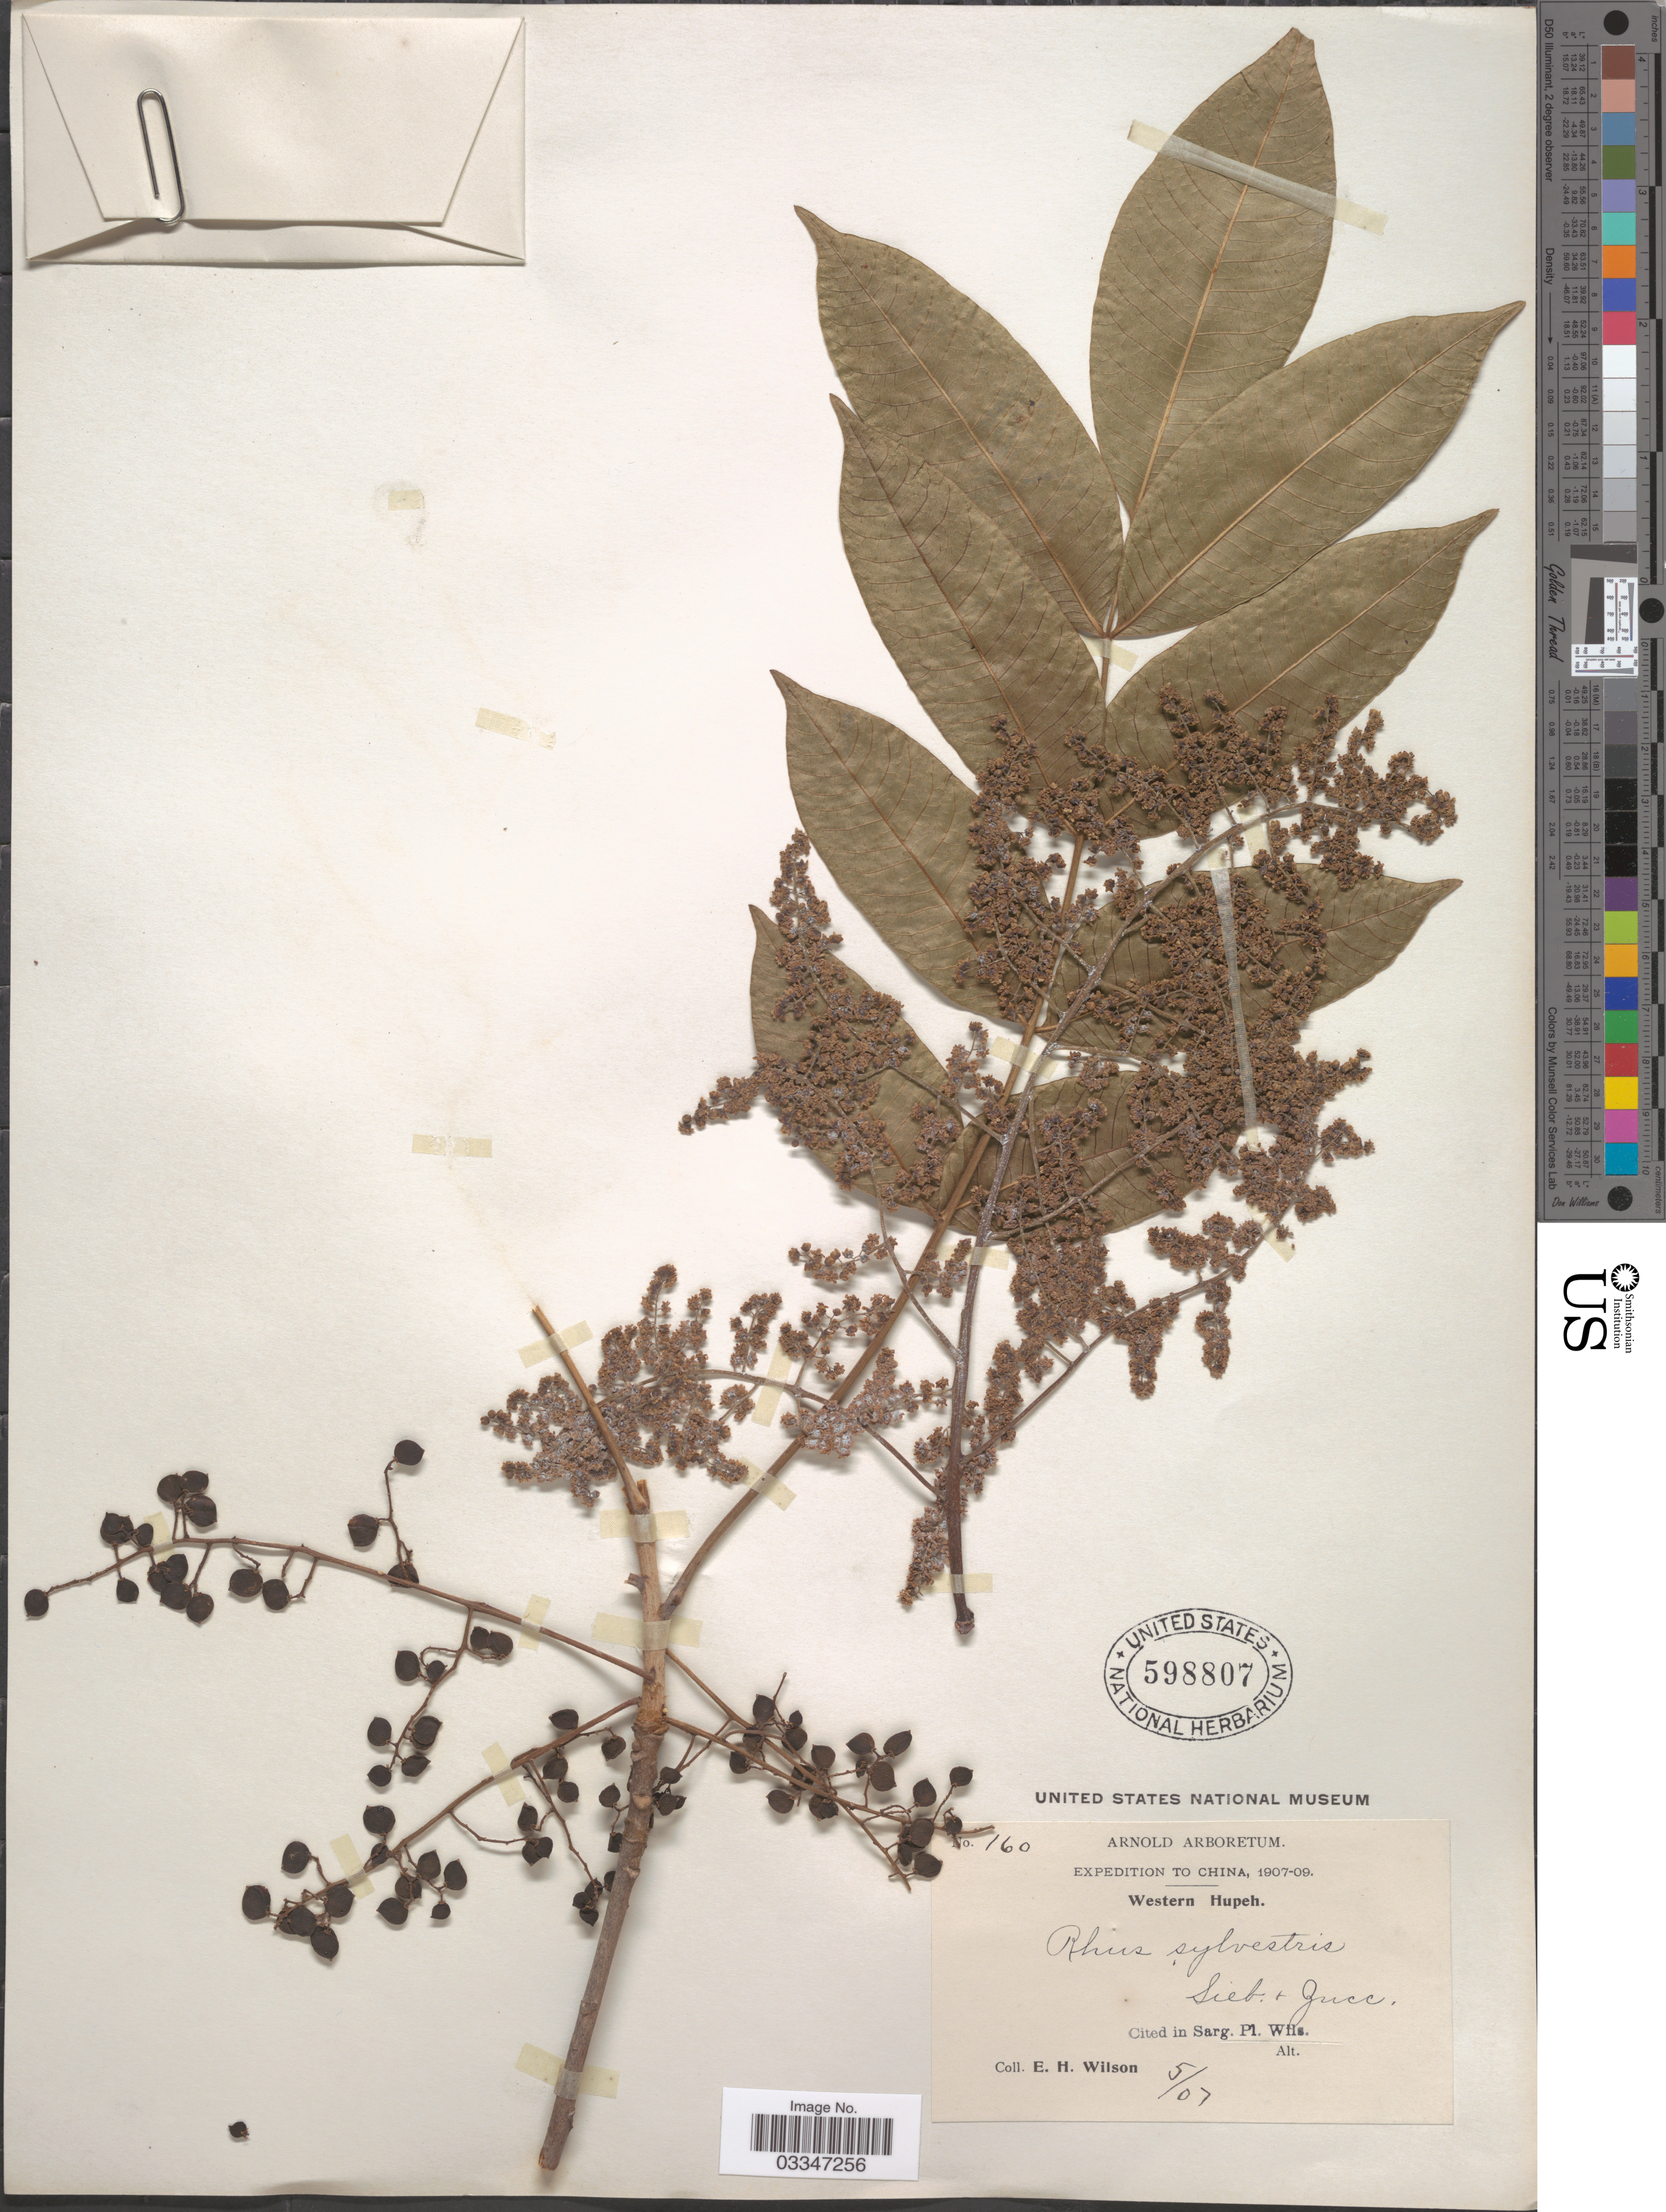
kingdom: Plantae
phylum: Tracheophyta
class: Magnoliopsida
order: Sapindales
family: Anacardiaceae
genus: Rhus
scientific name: Rhus sylvestris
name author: Siebold & Zucc.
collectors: E. Wilson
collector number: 160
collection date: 1907-05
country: China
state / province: Hubei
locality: Western Hupeh.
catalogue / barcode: US 598807